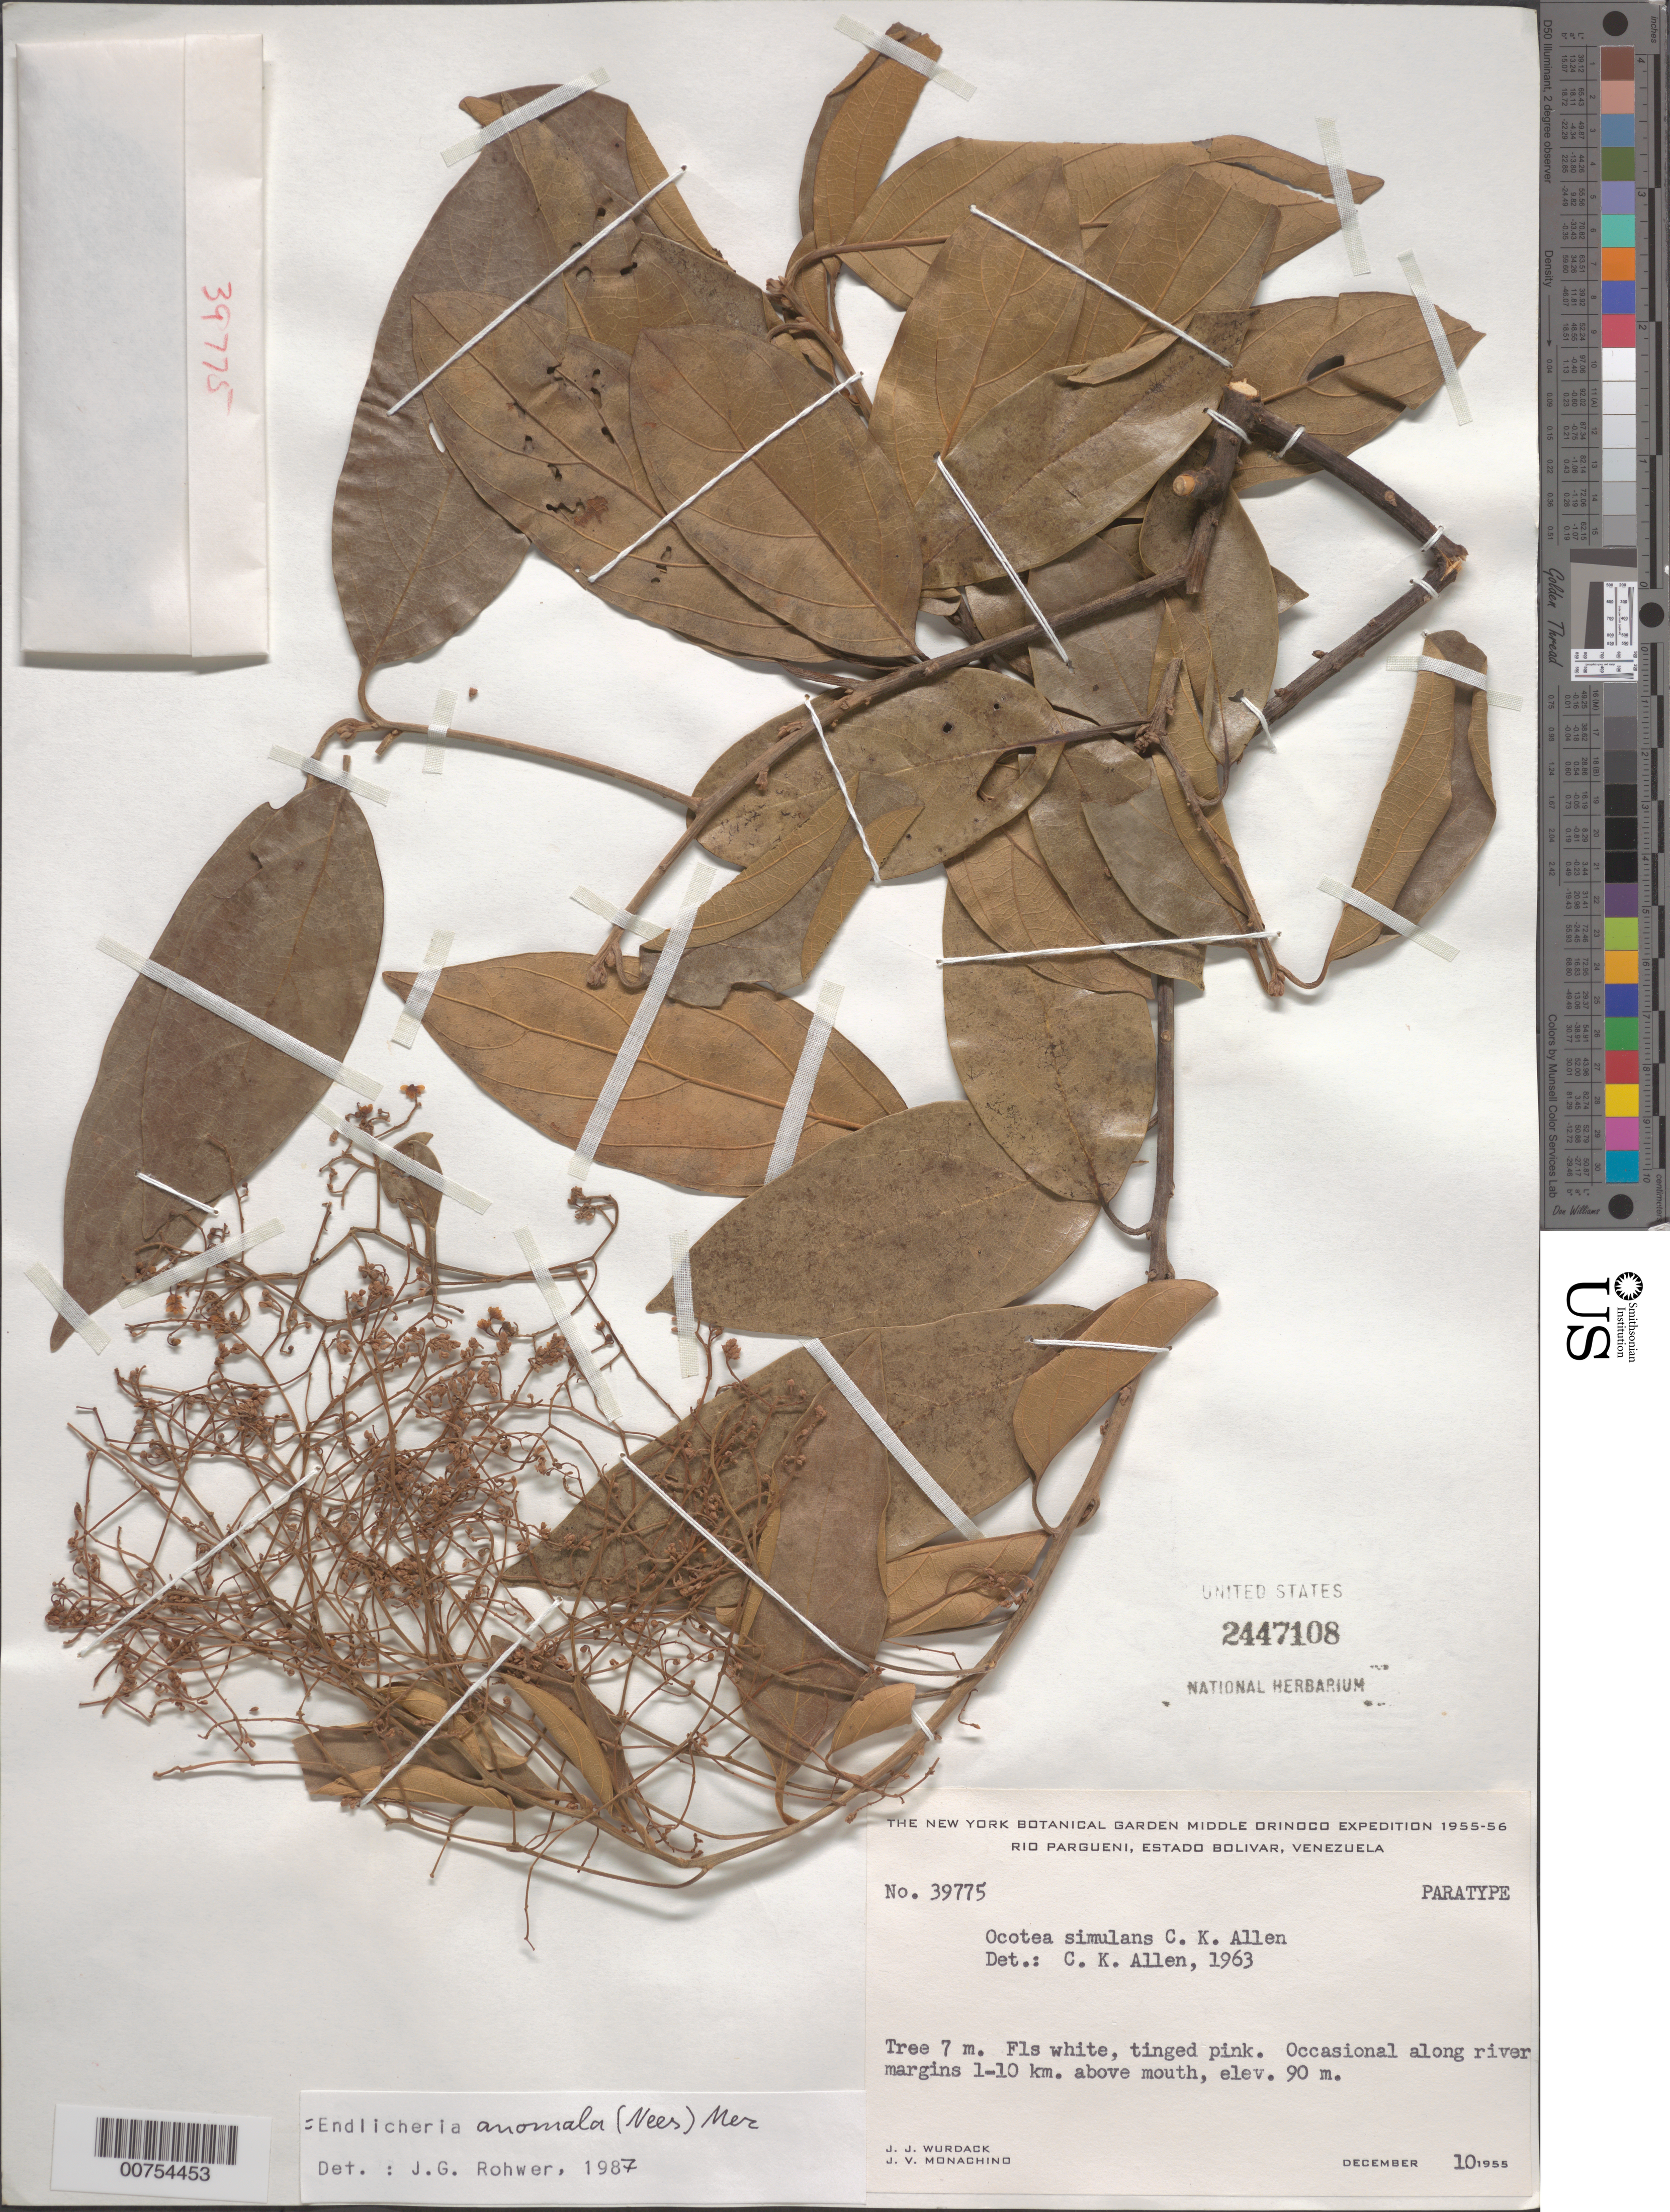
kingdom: Plantae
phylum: Tracheophyta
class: Magnoliopsida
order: Laurales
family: Lauraceae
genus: Endlicheria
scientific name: Endlicheria anomala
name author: Nees ex Meisn.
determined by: Rohwer, J. G.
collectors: J. J. Wurdack & J. V. Monachino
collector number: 39775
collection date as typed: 10-Dec-55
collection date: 1955-12-10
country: Venezuela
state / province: Bolívar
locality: Río Pargueni, 1-10 km above mouth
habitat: River edge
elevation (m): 90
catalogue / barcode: US 2447108